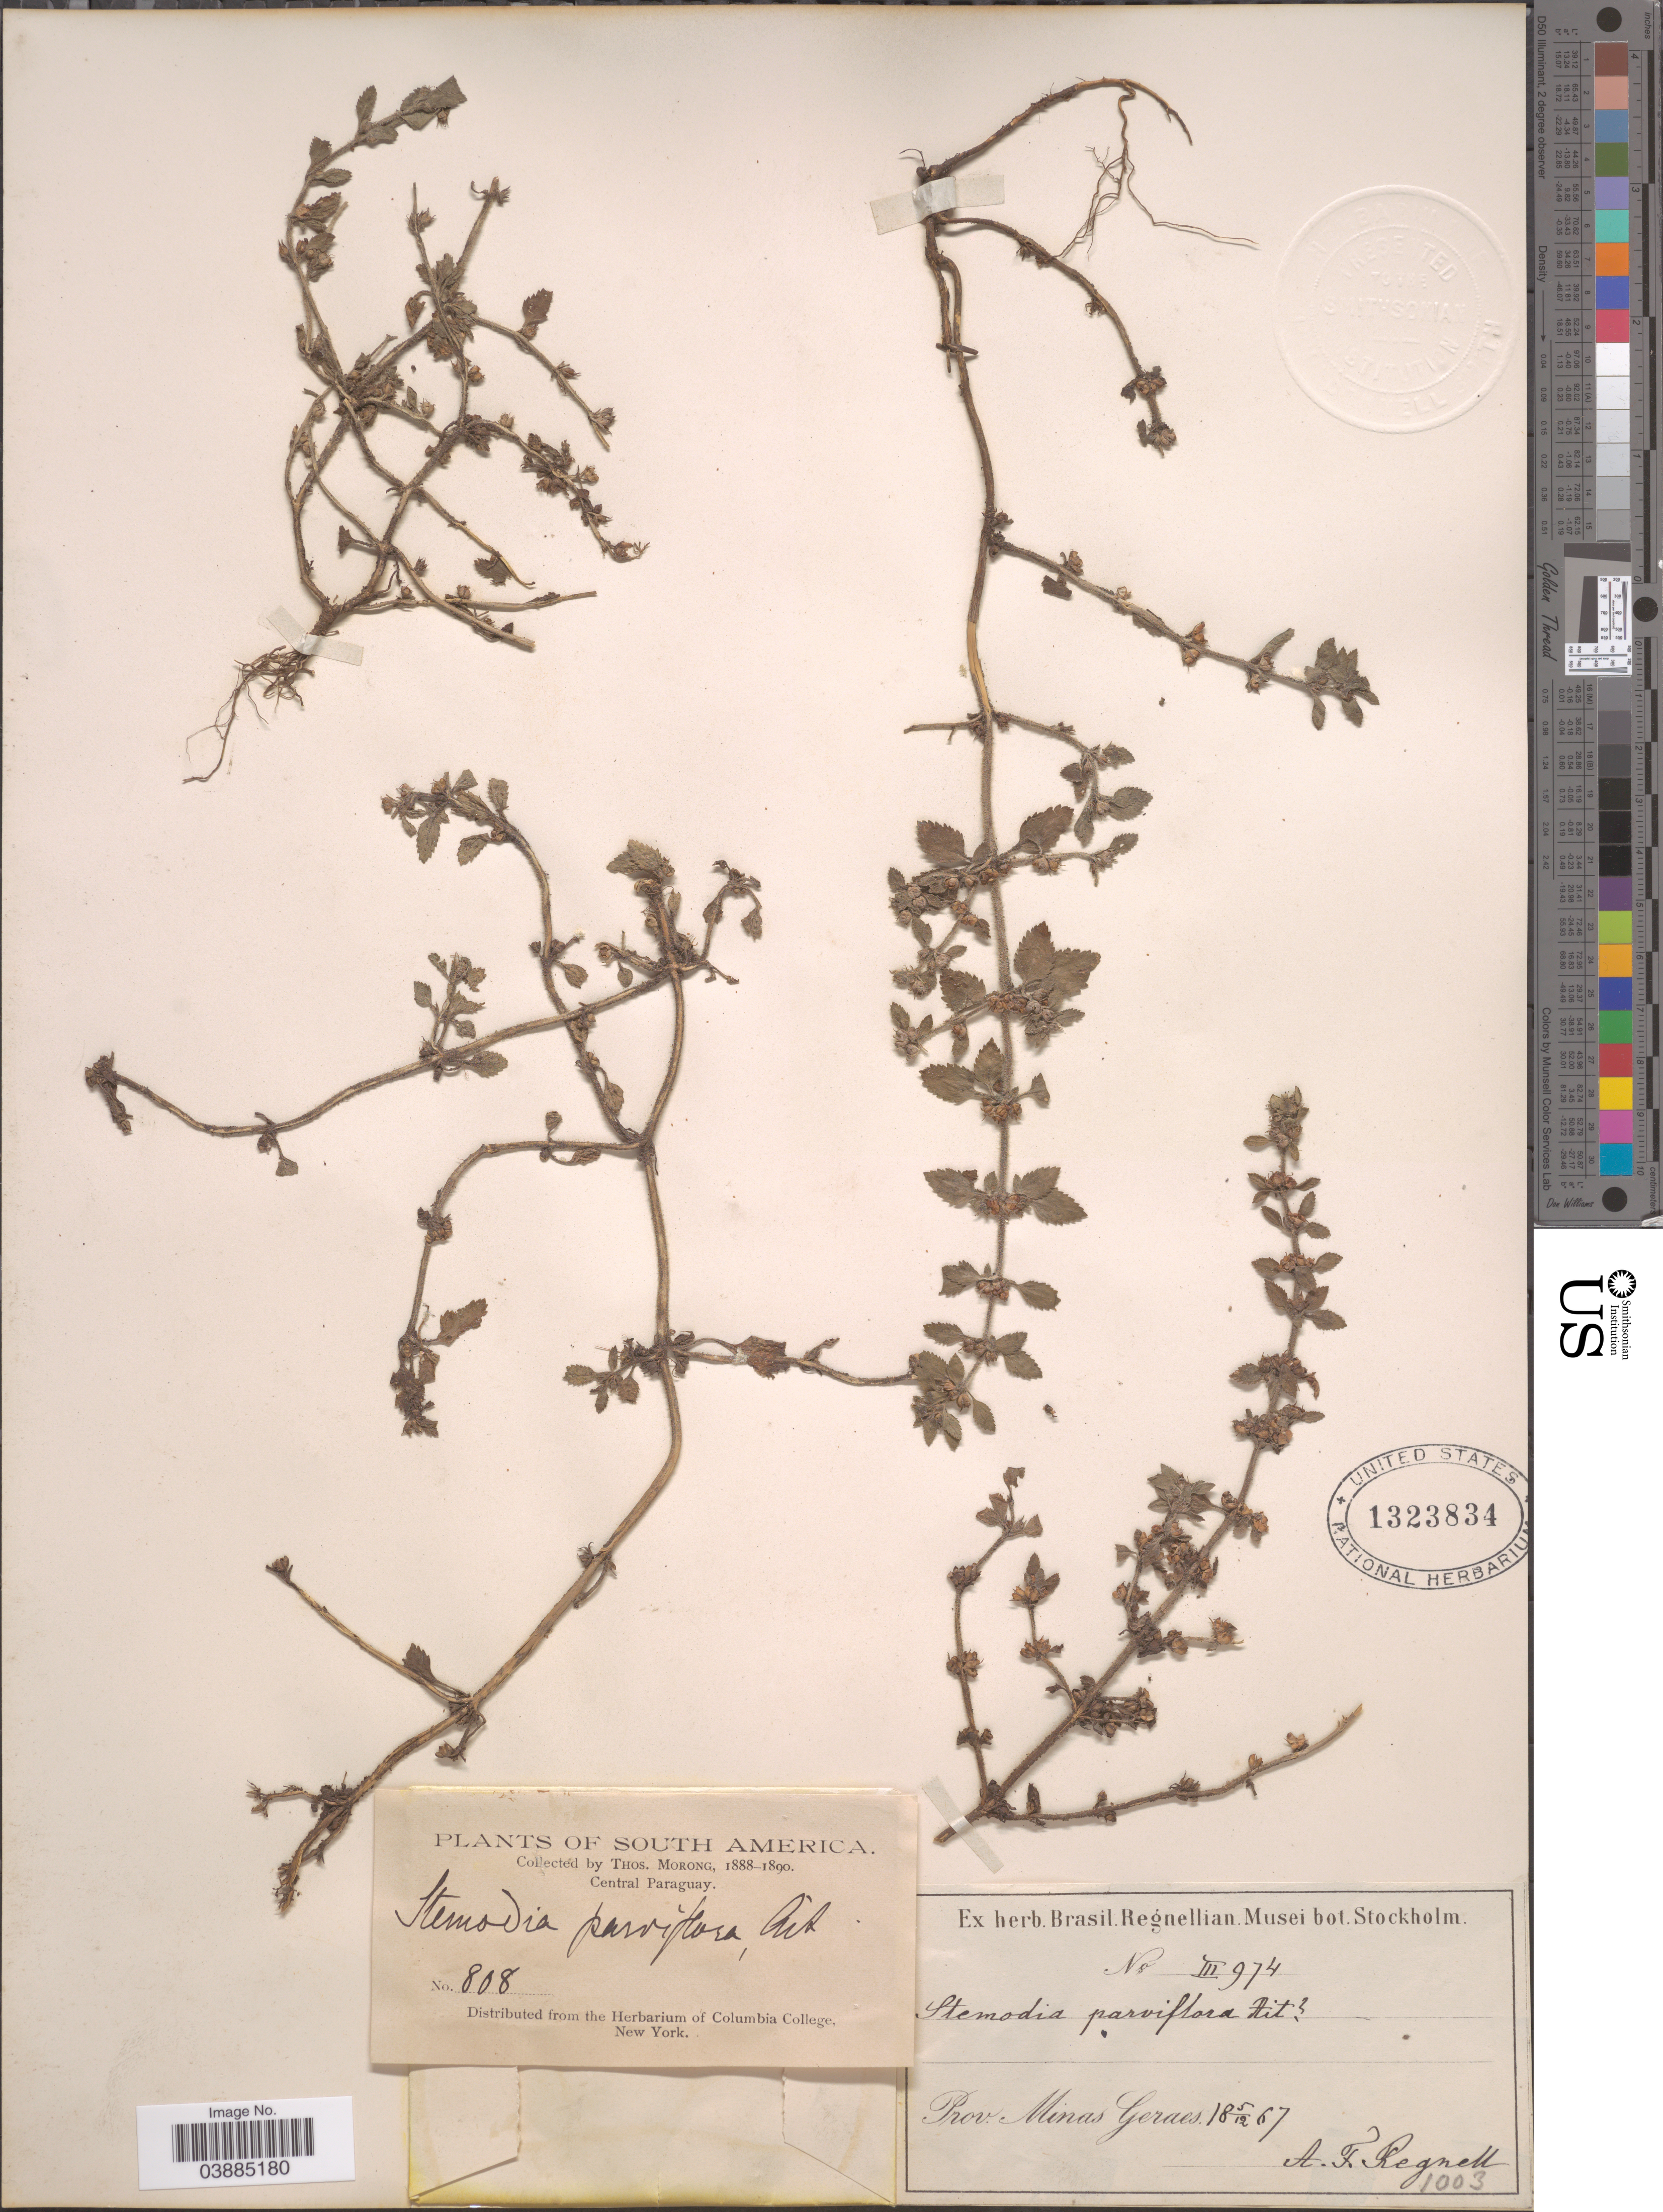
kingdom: Plantae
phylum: Tracheophyta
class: Magnoliopsida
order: Lamiales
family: Plantaginaceae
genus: Stemodia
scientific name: Stemodia verticillata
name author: (Mill.) Hassl.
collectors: A. Regnell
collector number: III974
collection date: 1967-12-05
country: Brazil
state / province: Minas Gerais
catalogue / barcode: US 1323834-2